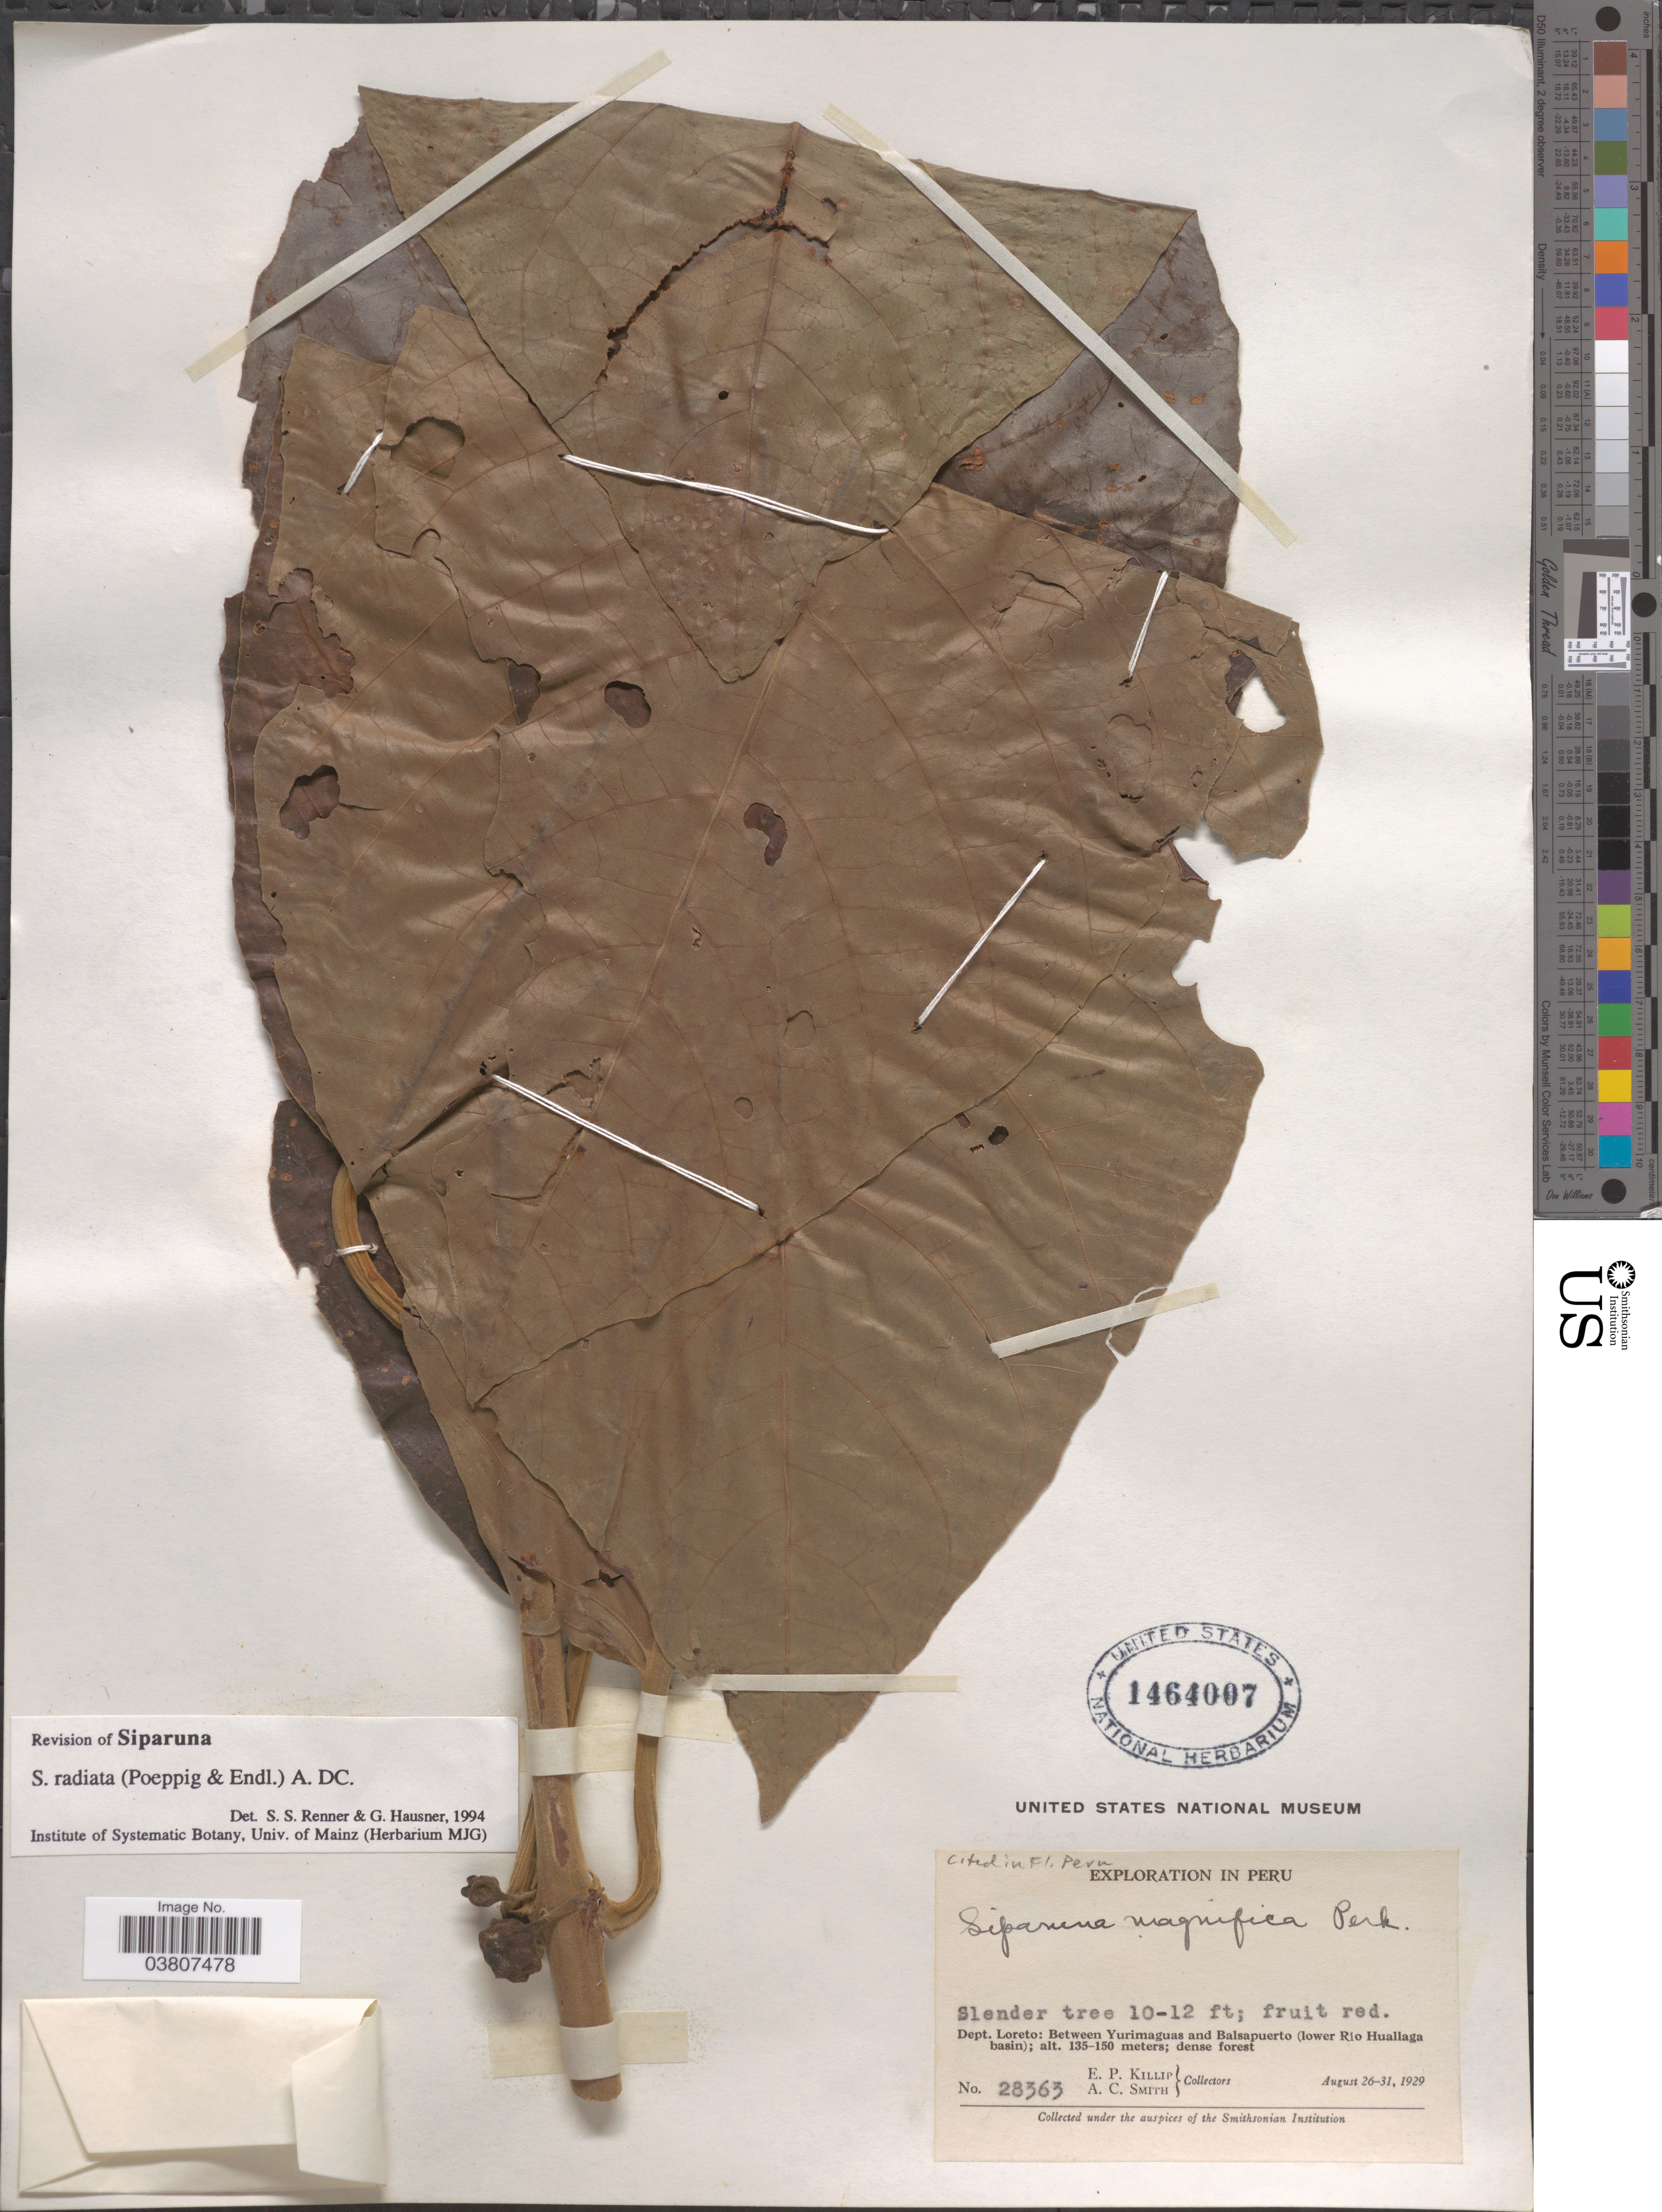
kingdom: Plantae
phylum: Tracheophyta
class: Magnoliopsida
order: Laurales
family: Siparunaceae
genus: Siparuna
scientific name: Siparuna sessiliflora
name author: (Kunth) A. DC.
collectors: E. P. Killip & A. C. Smith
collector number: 28363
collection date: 1929-08-26/1929-08-31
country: Peru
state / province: Loreto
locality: Dept. Loreto: Between Yurimaguas and Balsapuerto (lower Río Huallaga basin).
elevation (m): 135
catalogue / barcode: US 1464007